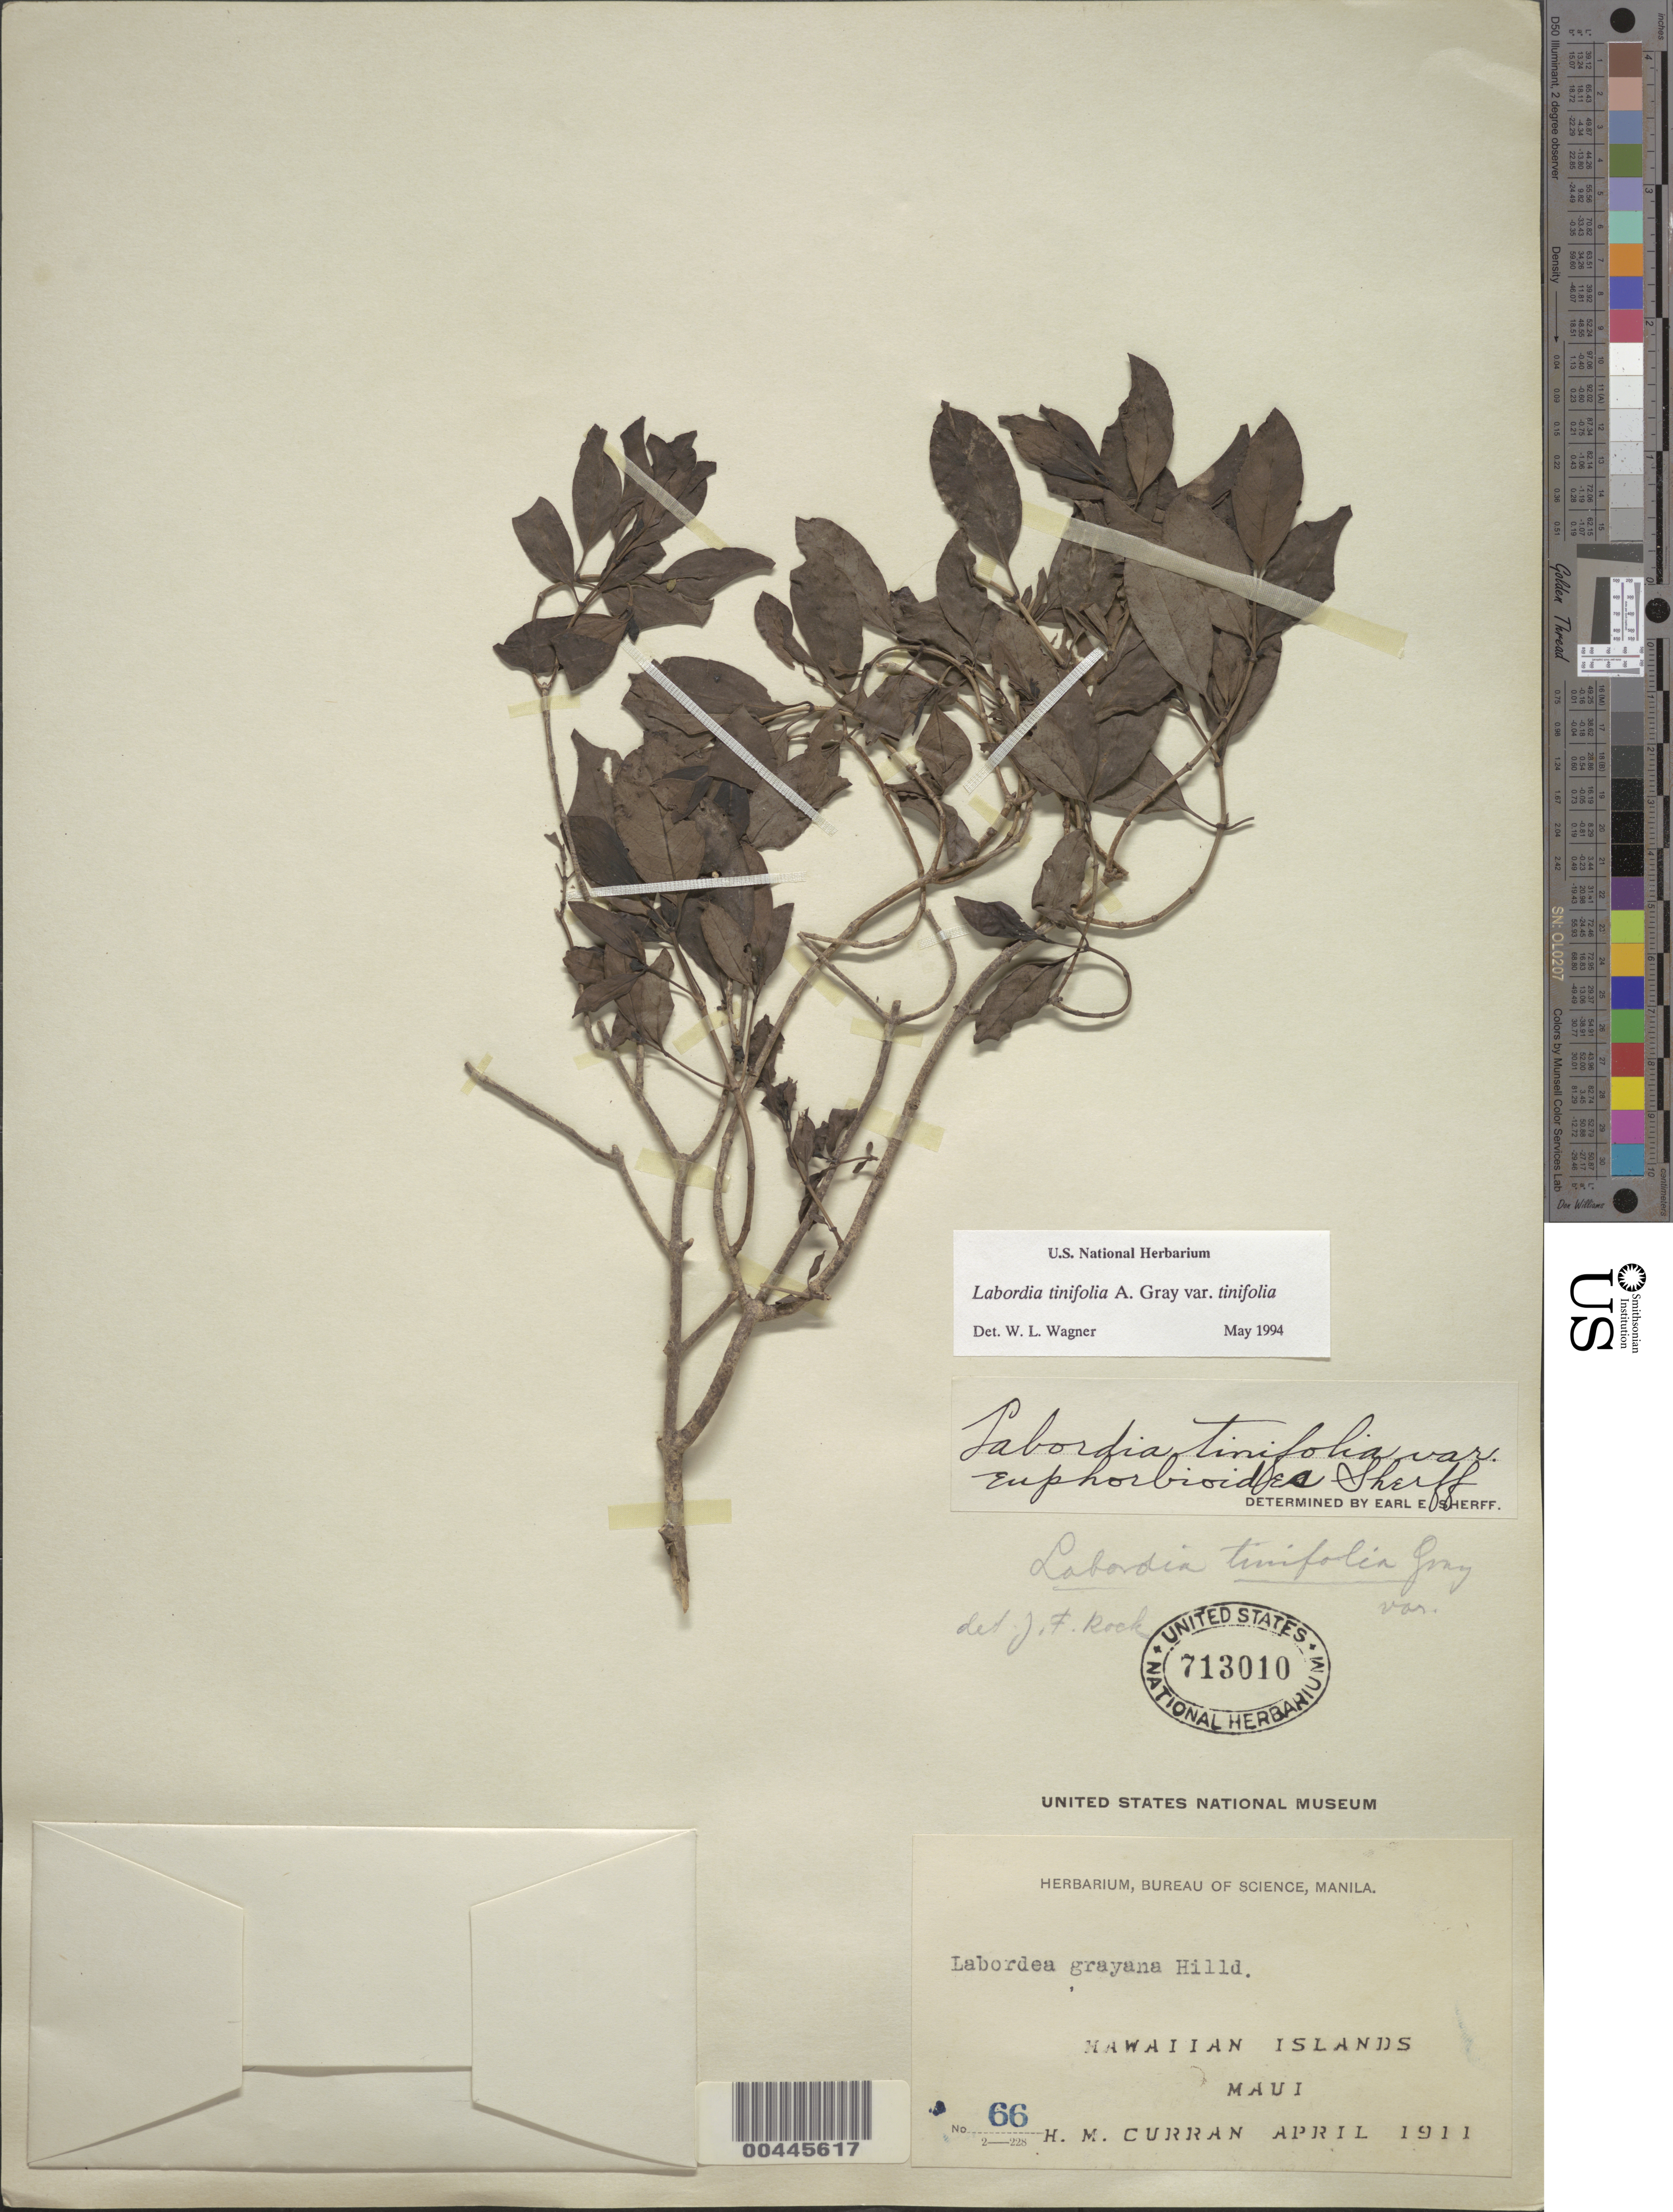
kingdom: Plantae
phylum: Tracheophyta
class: Magnoliopsida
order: Gentianales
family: Loganiaceae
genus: Geniostoma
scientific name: Geniostoma tinifolium var. tinifolium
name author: A. Gray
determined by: Wagner, W. L., (BOT), Smithsonian Institution - National Museum of Natural History (UNITED STATES)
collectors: H. M. Curran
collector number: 66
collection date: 1911-04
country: United States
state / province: Hawaii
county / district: Maui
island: Maui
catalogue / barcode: US 713010